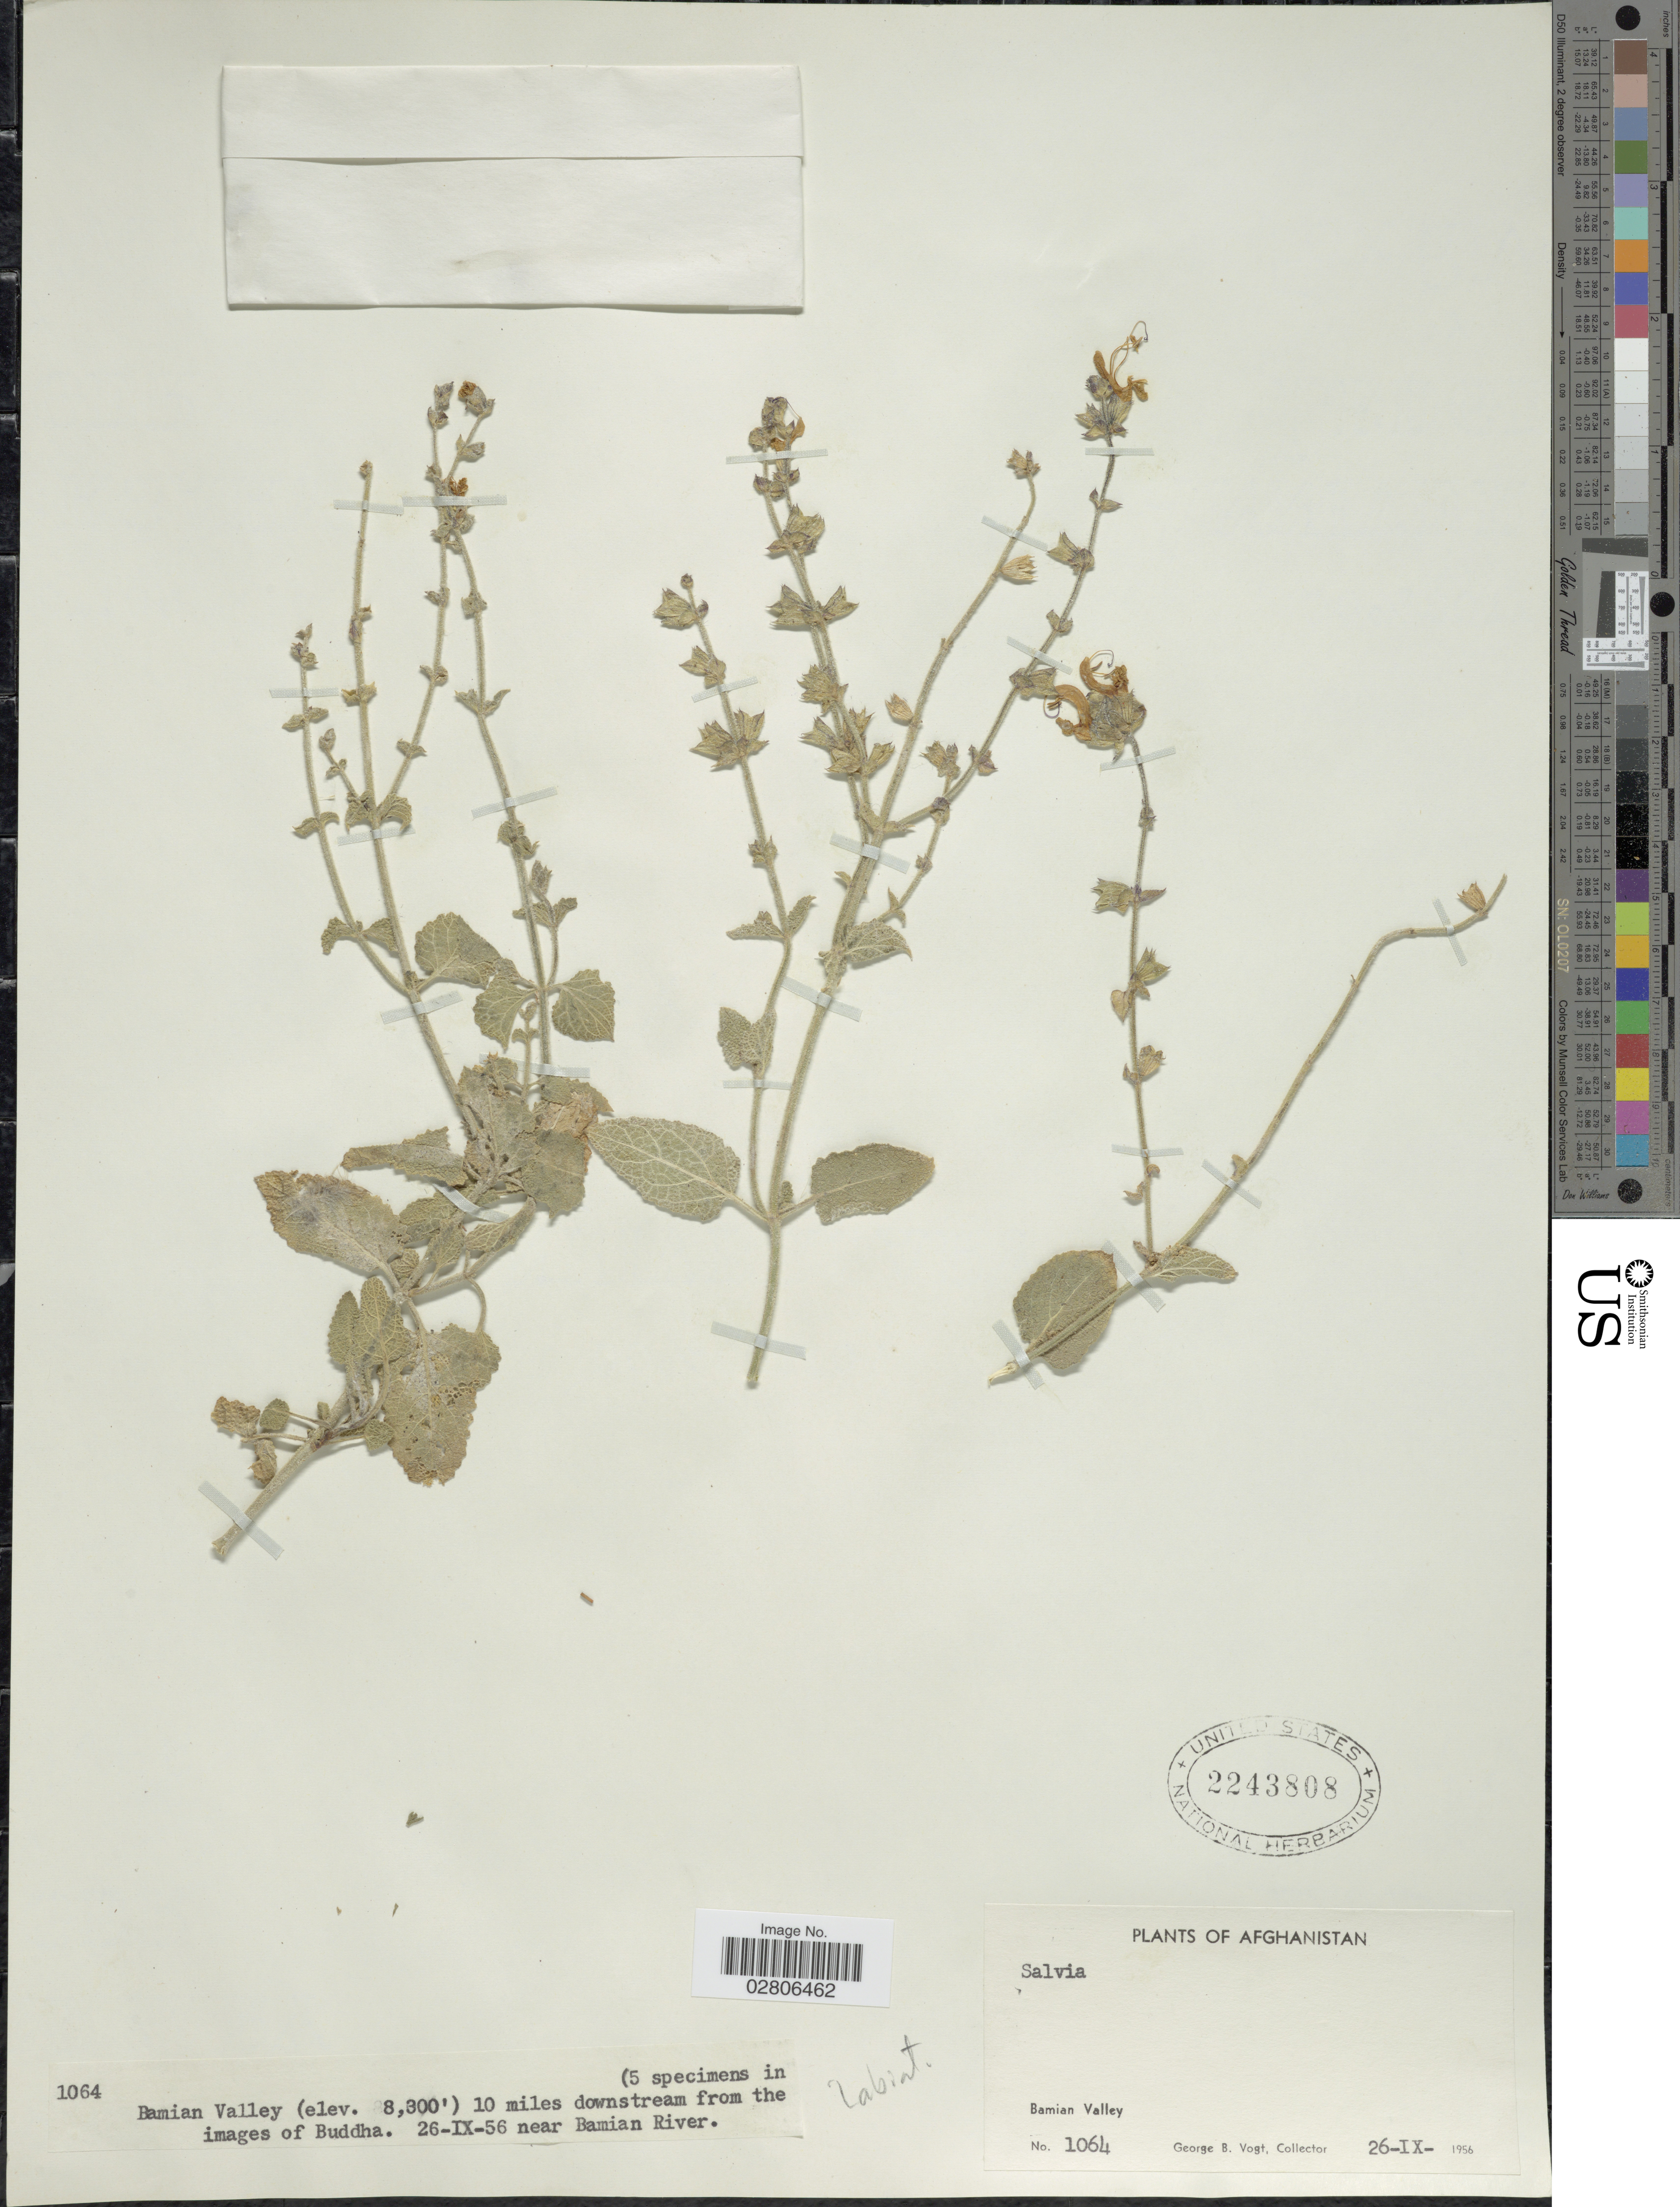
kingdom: Plantae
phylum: Tracheophyta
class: Magnoliopsida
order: Lamiales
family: Lamiaceae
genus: Salvia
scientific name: Salvia sp.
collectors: G. B. Vogt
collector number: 1064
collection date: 1956-09-26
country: Afghanistan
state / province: Bamian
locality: Bamian Valley. 10 miles downstream from the images of Buddha. Near Bamian River.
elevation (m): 2530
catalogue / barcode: US 2243808